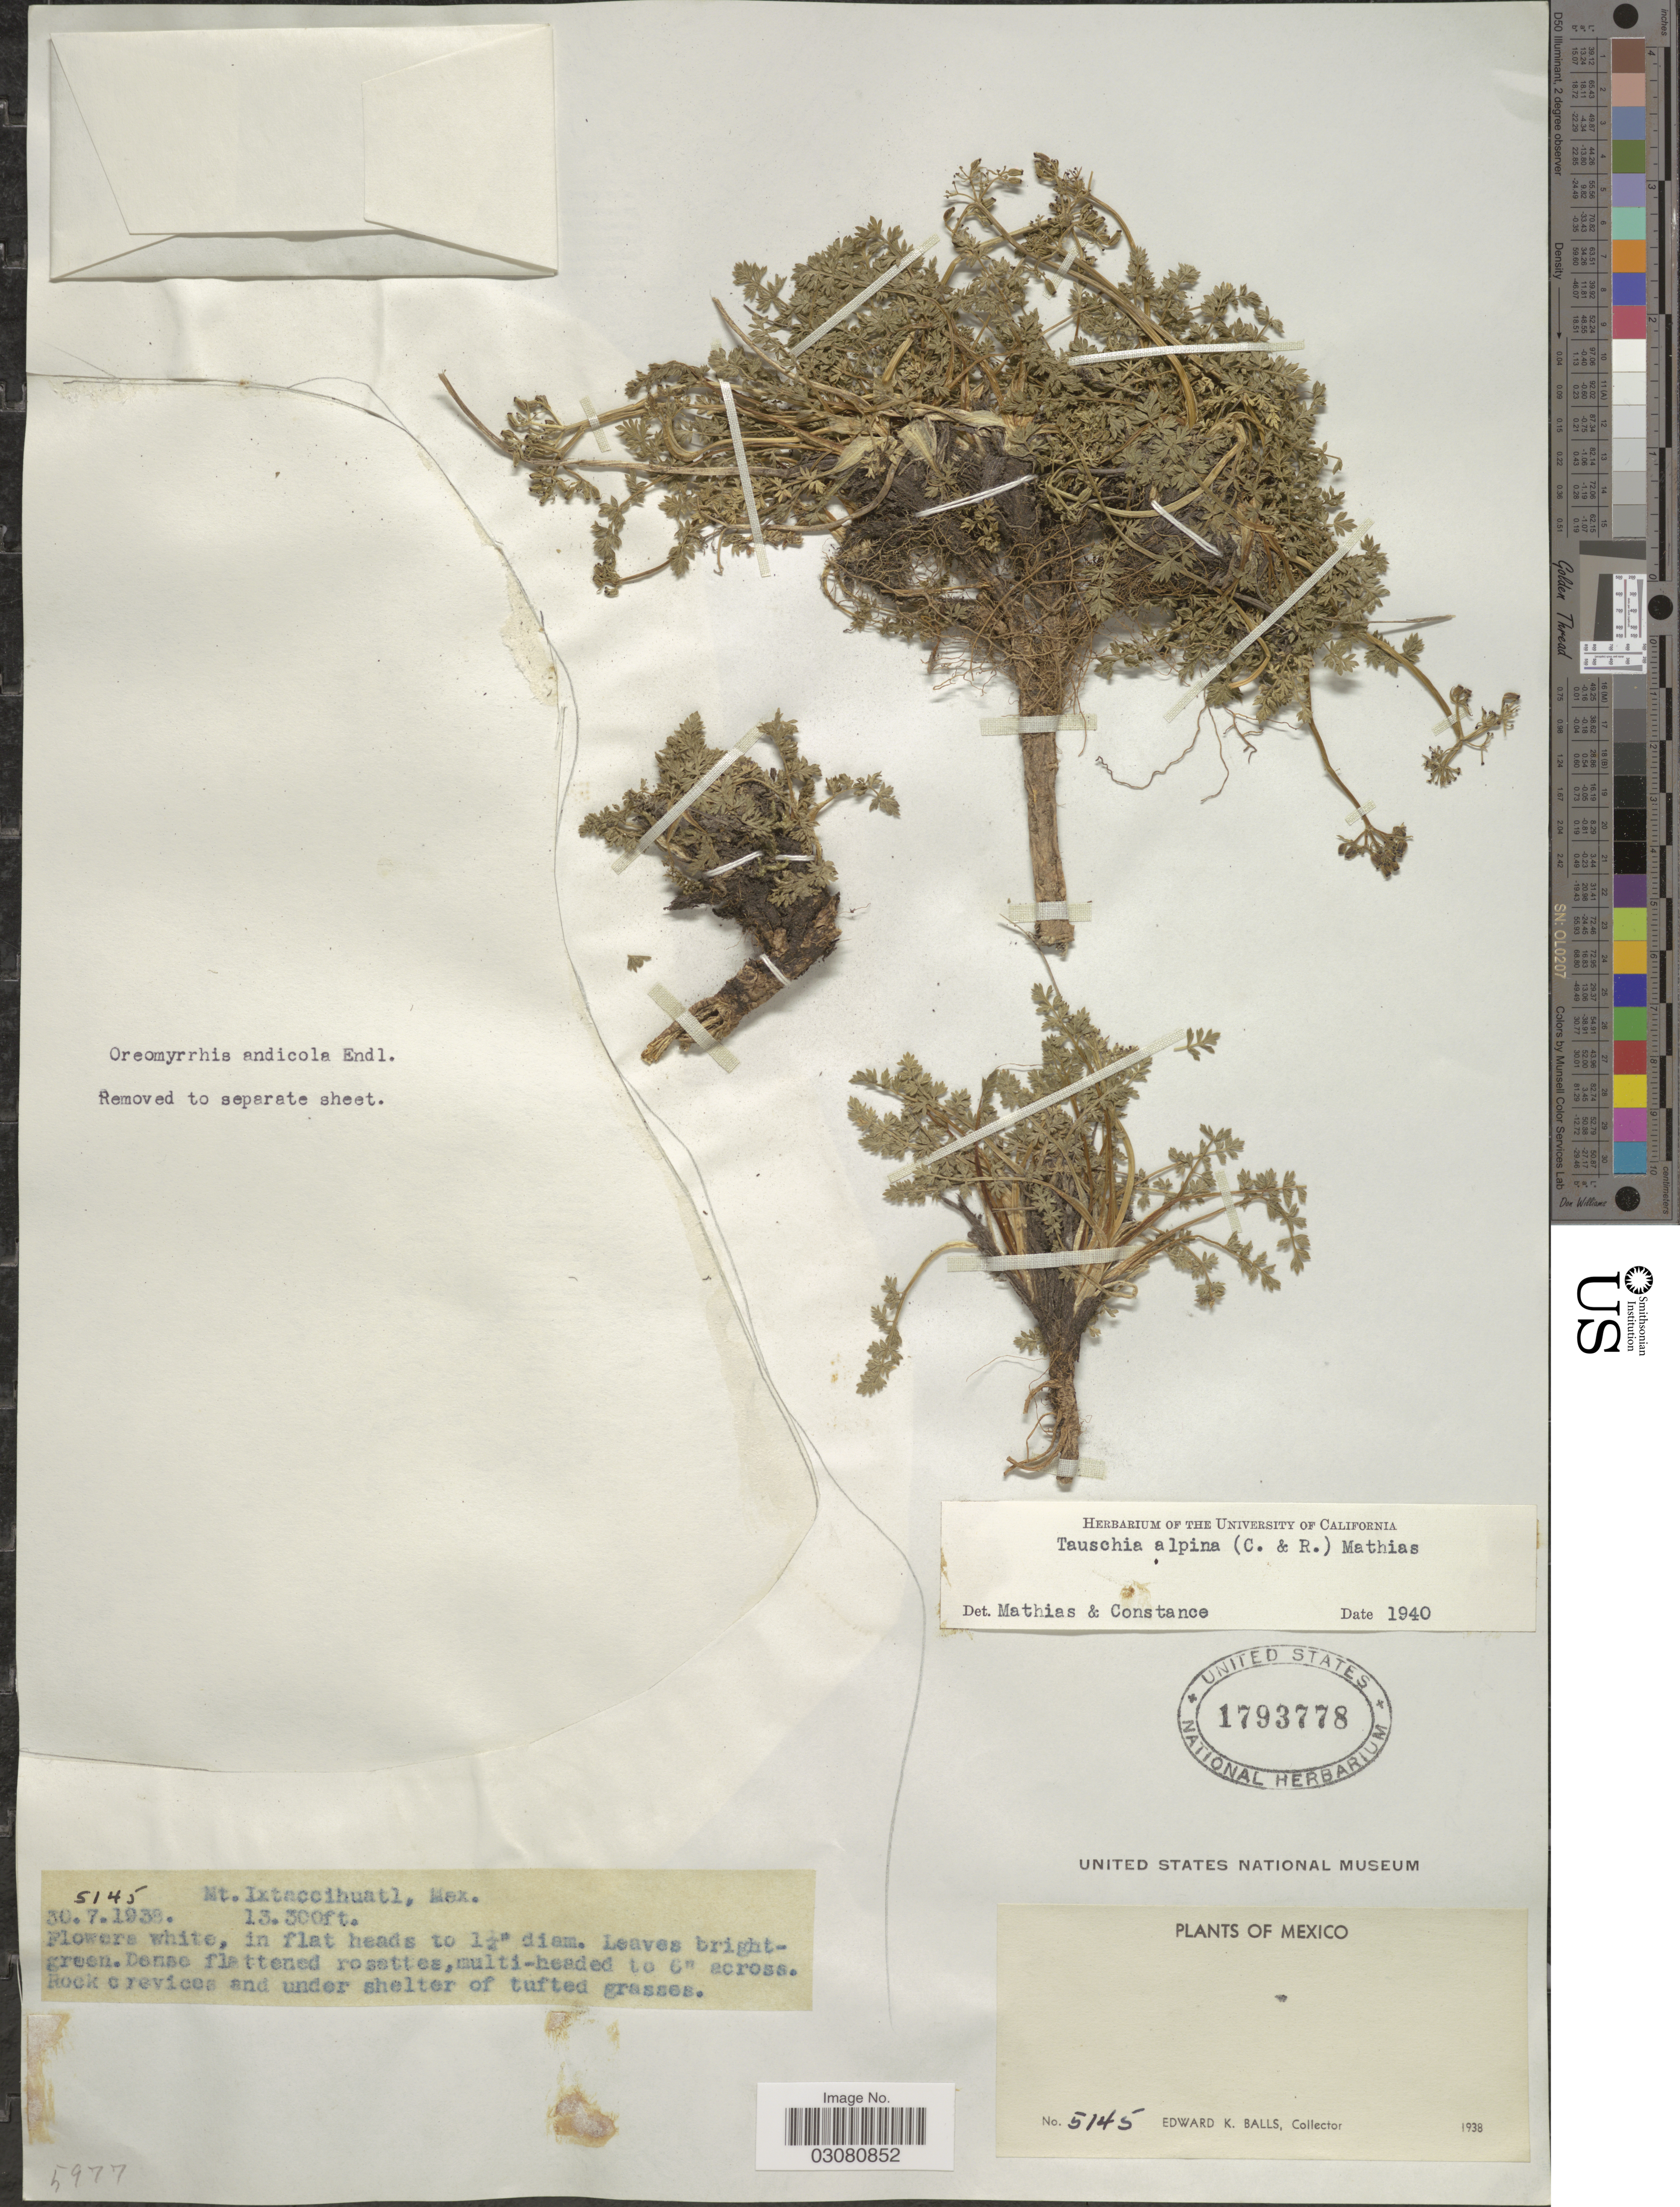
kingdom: Plantae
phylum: Tracheophyta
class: Magnoliopsida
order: Apiales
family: Apiaceae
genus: Tauschia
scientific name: Tauschia alpina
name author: (J.M. Coult. & Rose) Mathias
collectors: E. K. Balls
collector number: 5145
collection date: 1938-07-30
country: Mexico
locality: Mt. Ixtaccihuatl.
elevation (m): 4054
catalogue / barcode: US 1793778